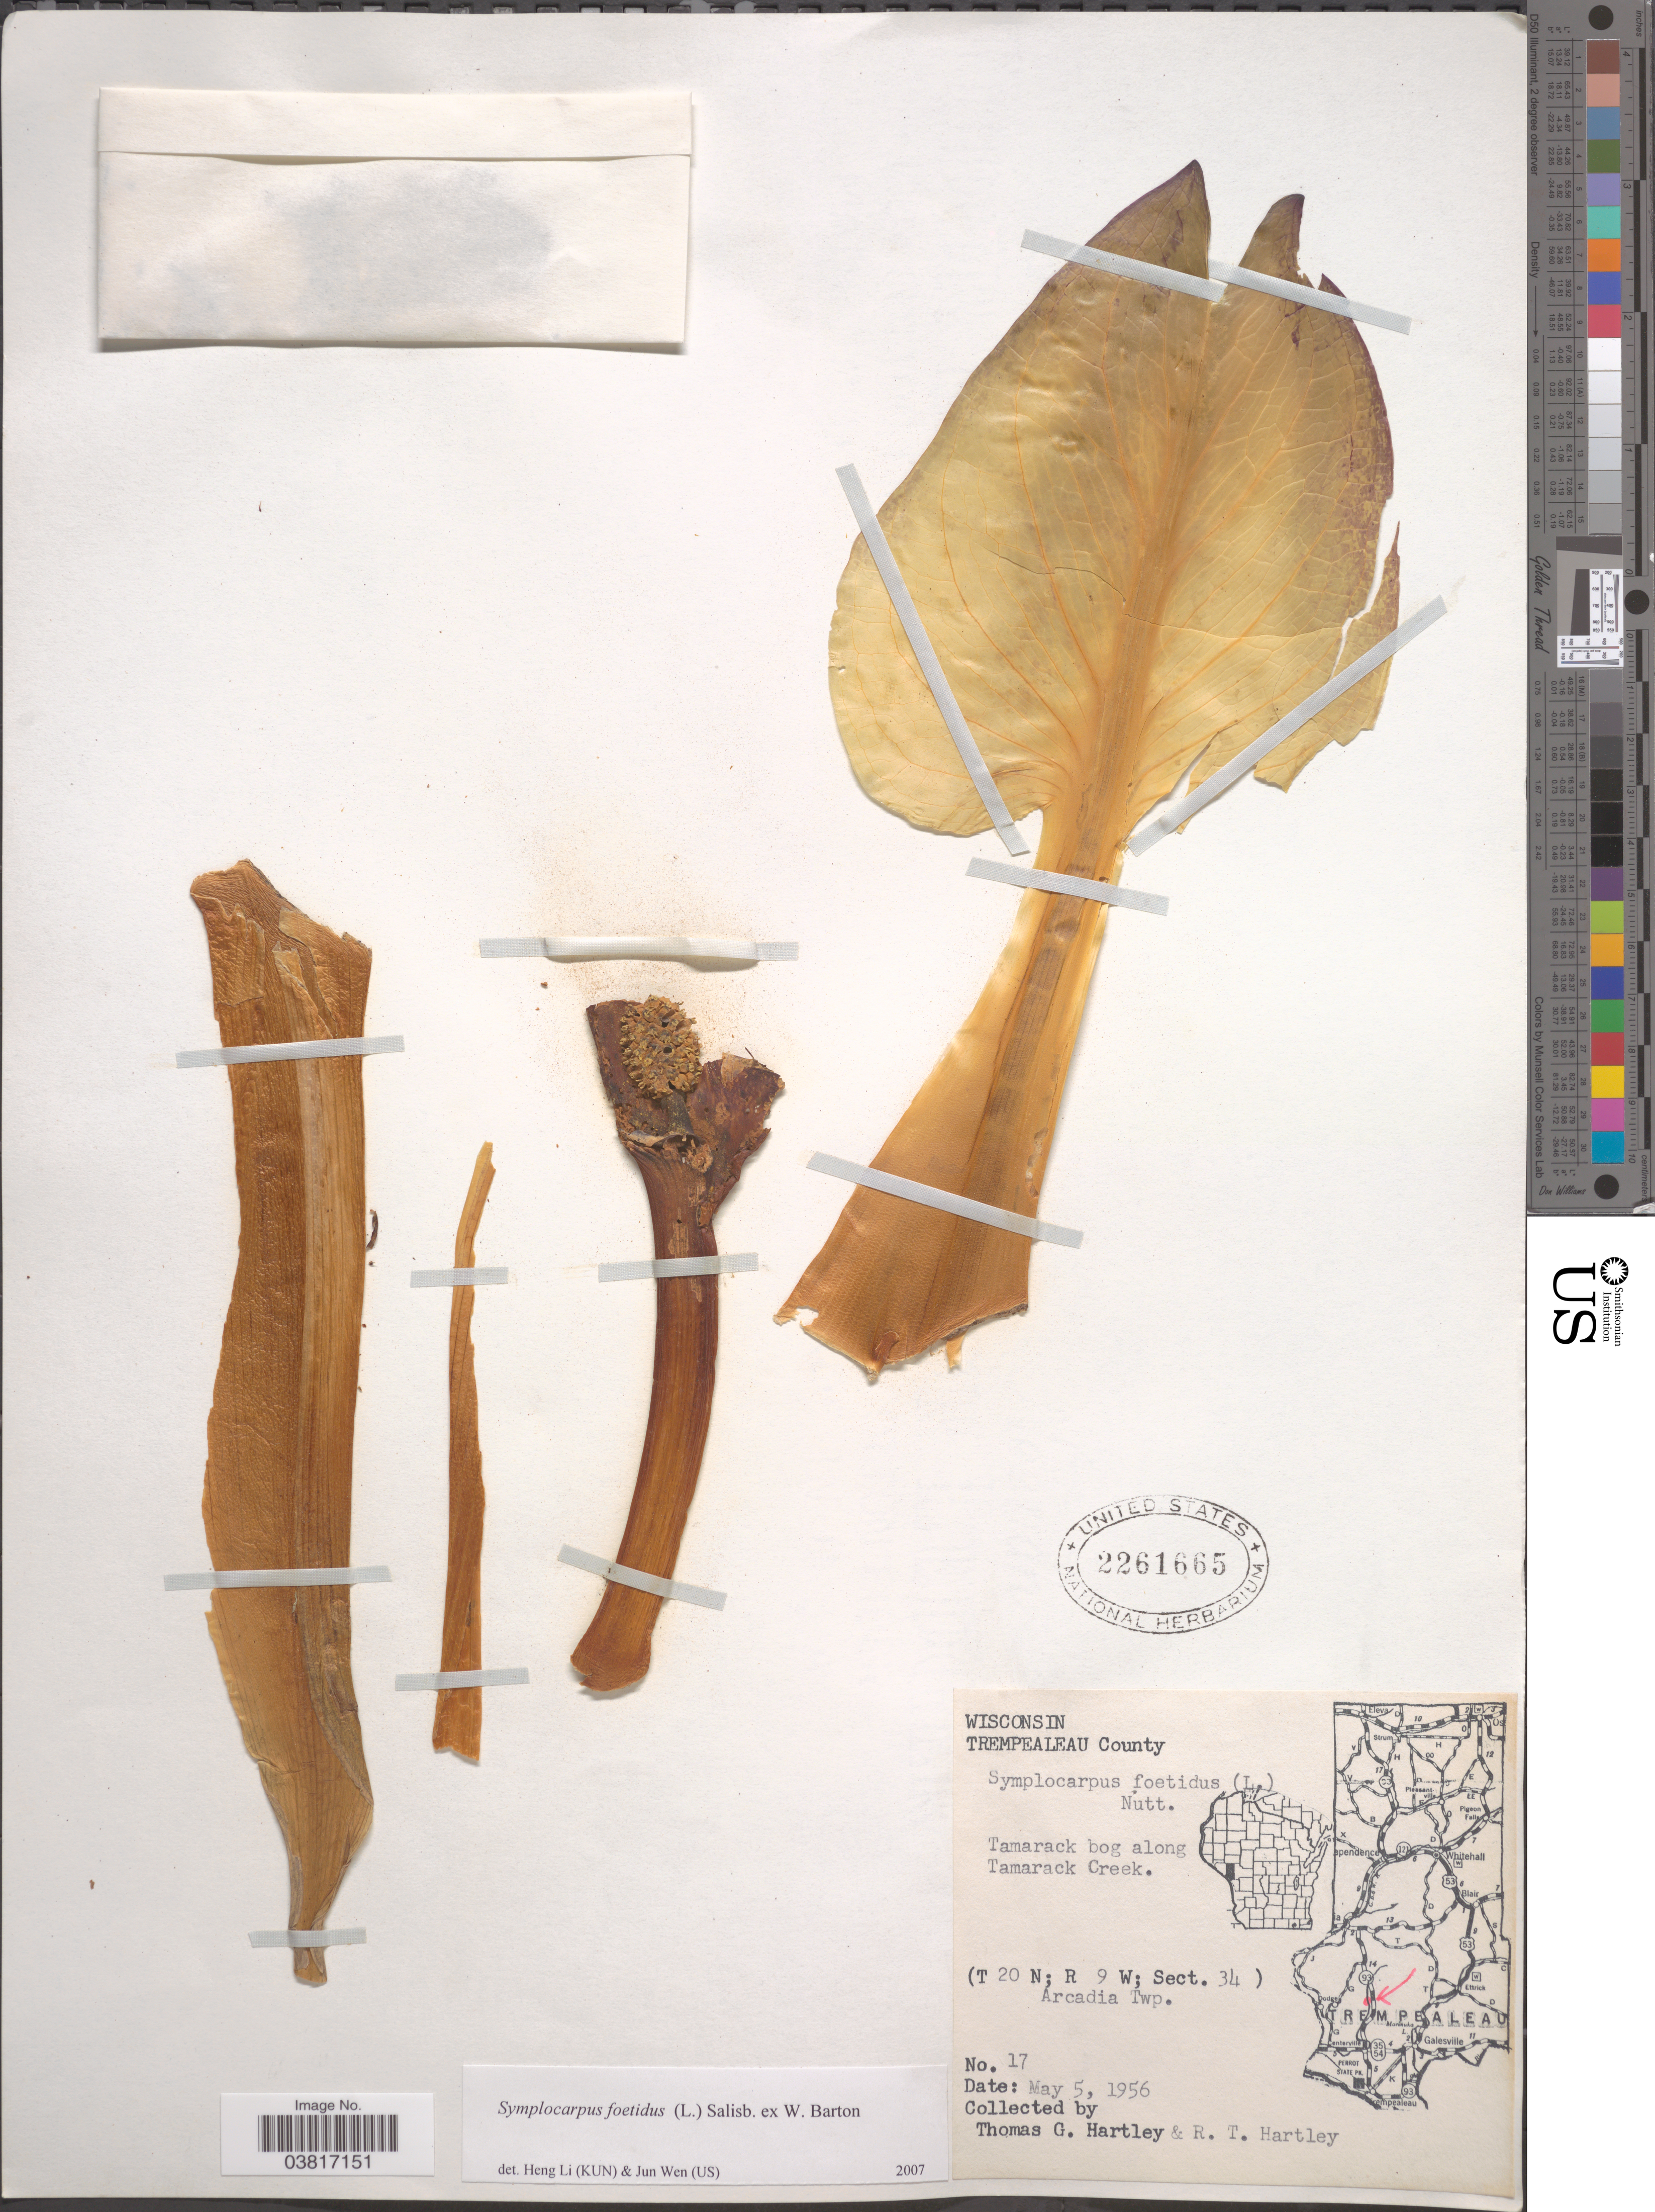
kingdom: Plantae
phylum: Tracheophyta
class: Liliopsida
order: Alismatales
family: Araceae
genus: Symplocarpus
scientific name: Symplocarpus foetidus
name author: (L.) W. Salisb. ex W.P.C. Barton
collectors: T. G. Hartley & R. T. Hartley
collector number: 17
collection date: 1956-05-05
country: United States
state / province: Wisconsin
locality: Trempealeau County. Tamarack bog along Tamarack Creek. (T 20 N; R 9 W; Sect. 34) Arcadia Twp.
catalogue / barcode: US 2261665